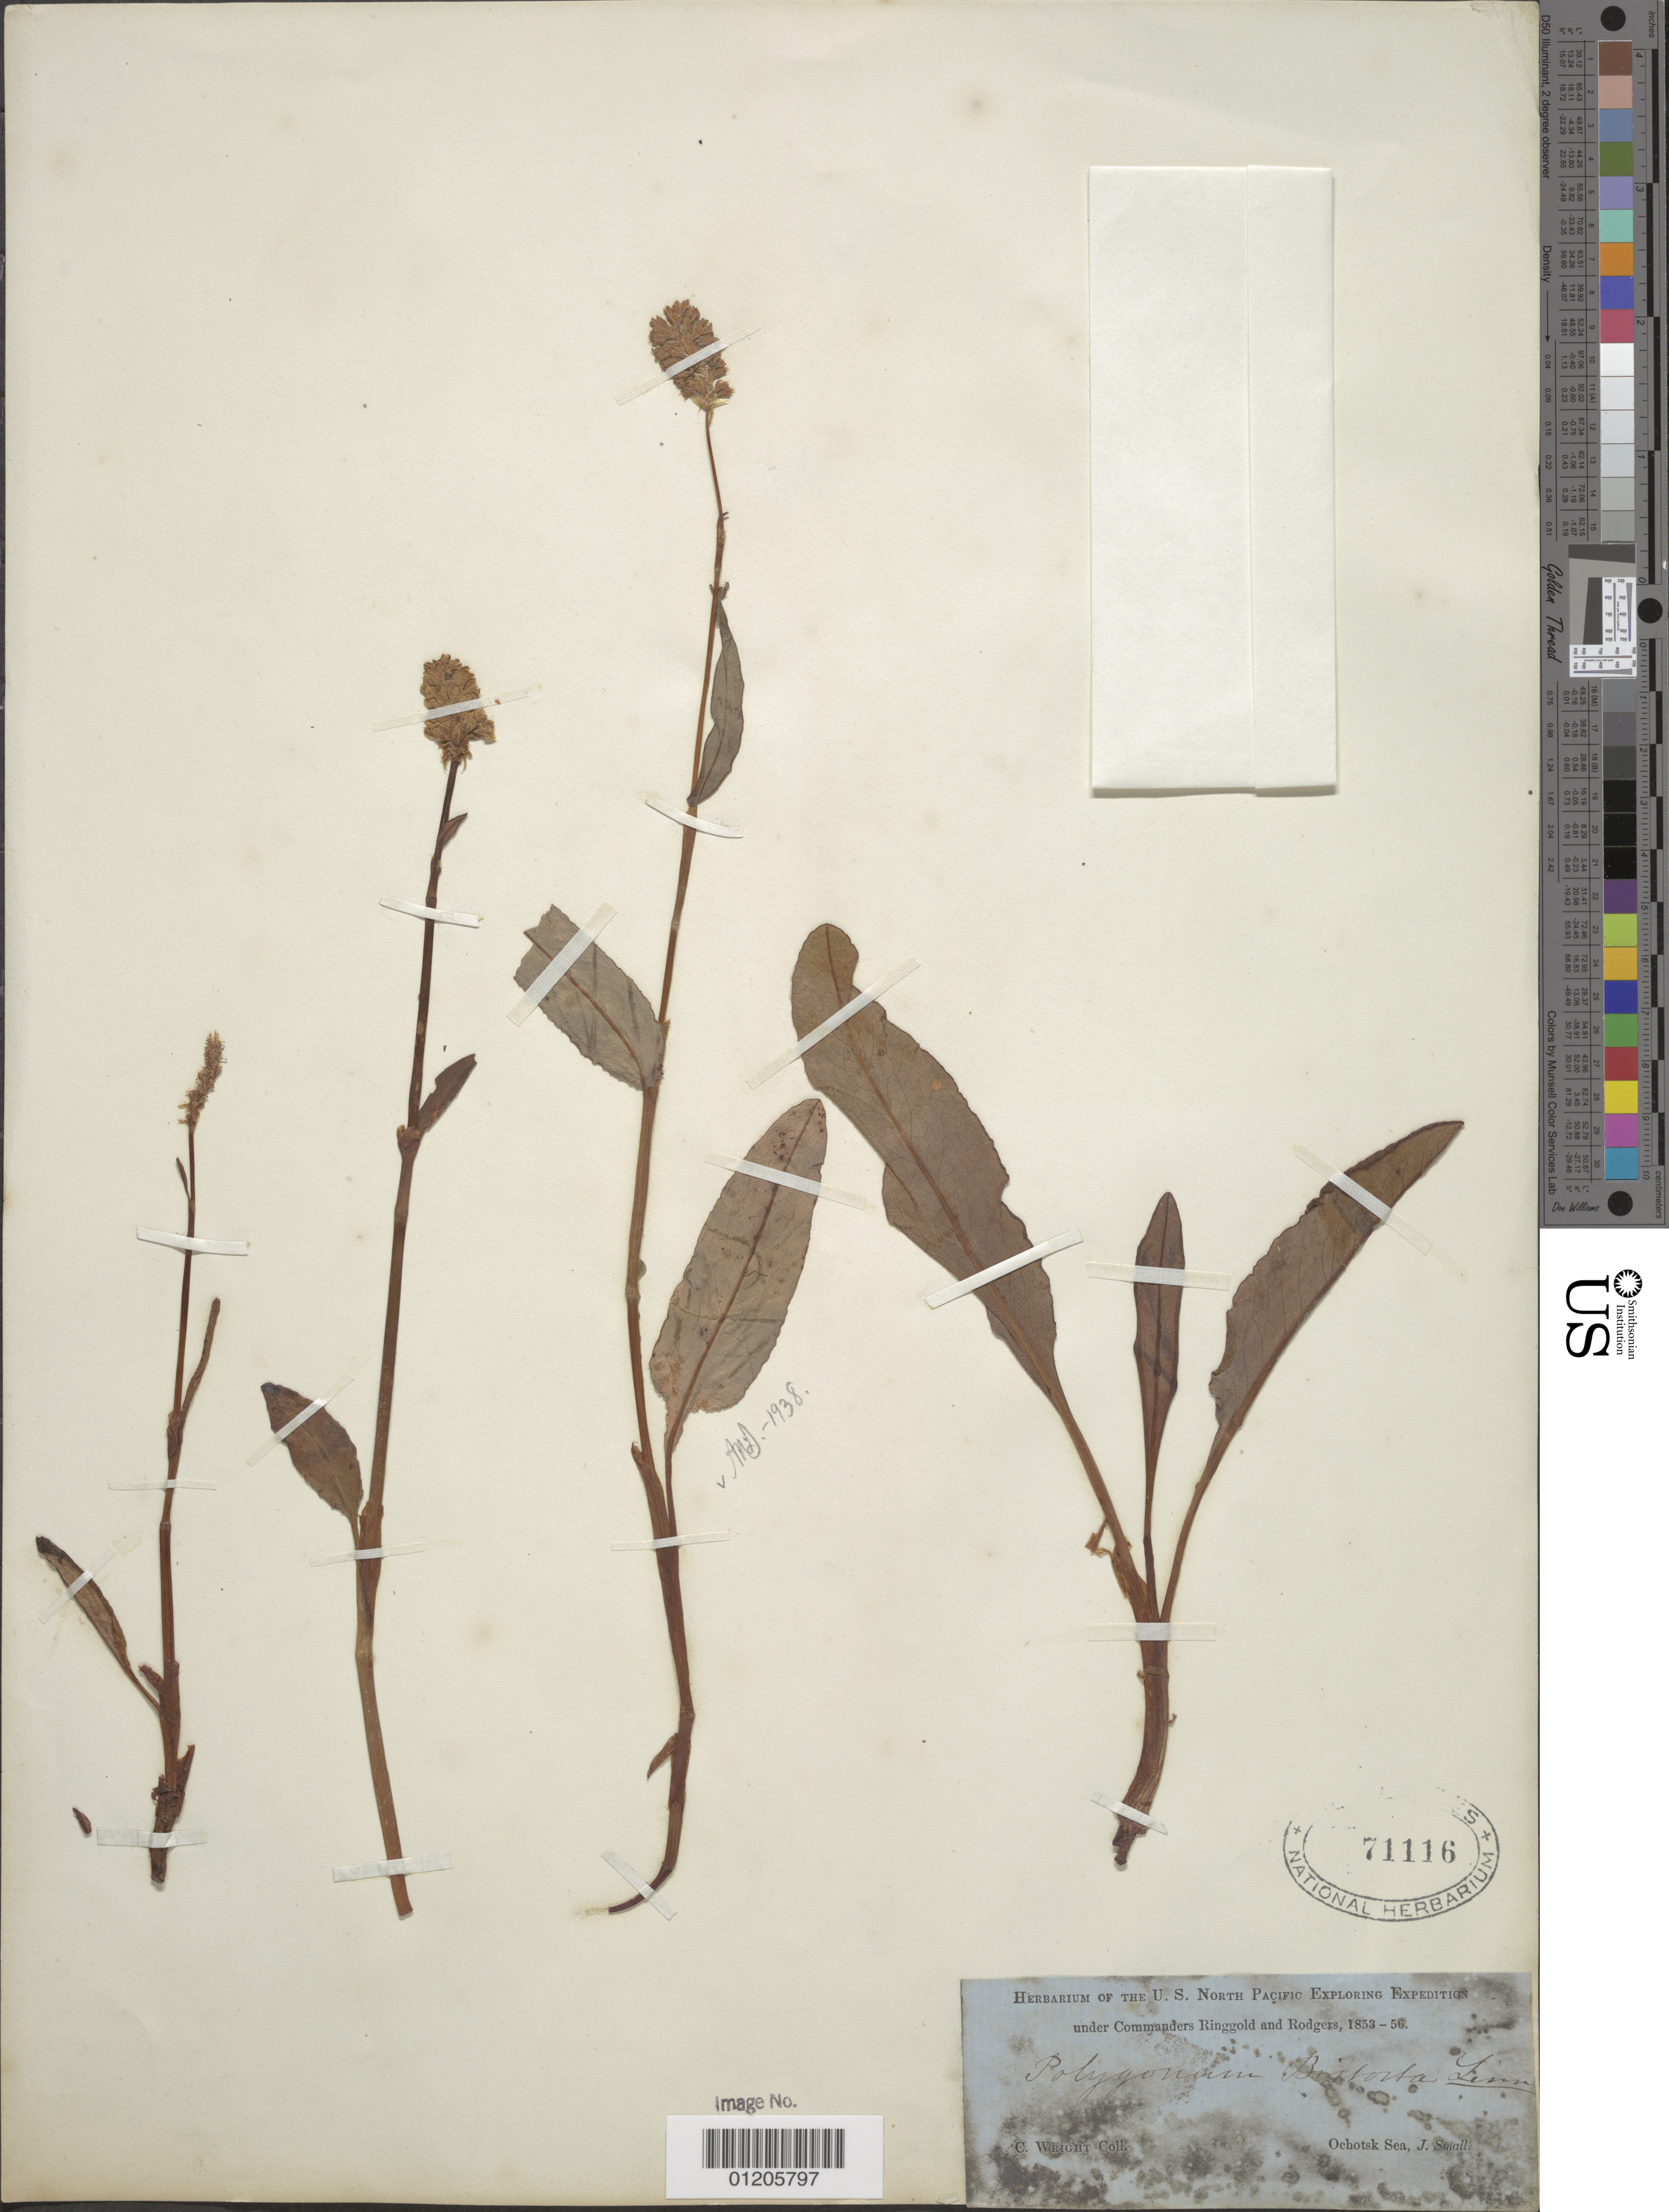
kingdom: Plantae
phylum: Tracheophyta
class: Magnoliopsida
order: Caryophyllales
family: Polygonaceae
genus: Bistorta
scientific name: Bistorta officinalis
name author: Delarbre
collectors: C. Wright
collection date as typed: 1853 to -- --- 1856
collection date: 1853/1856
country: Russian Federation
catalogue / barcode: US 71116